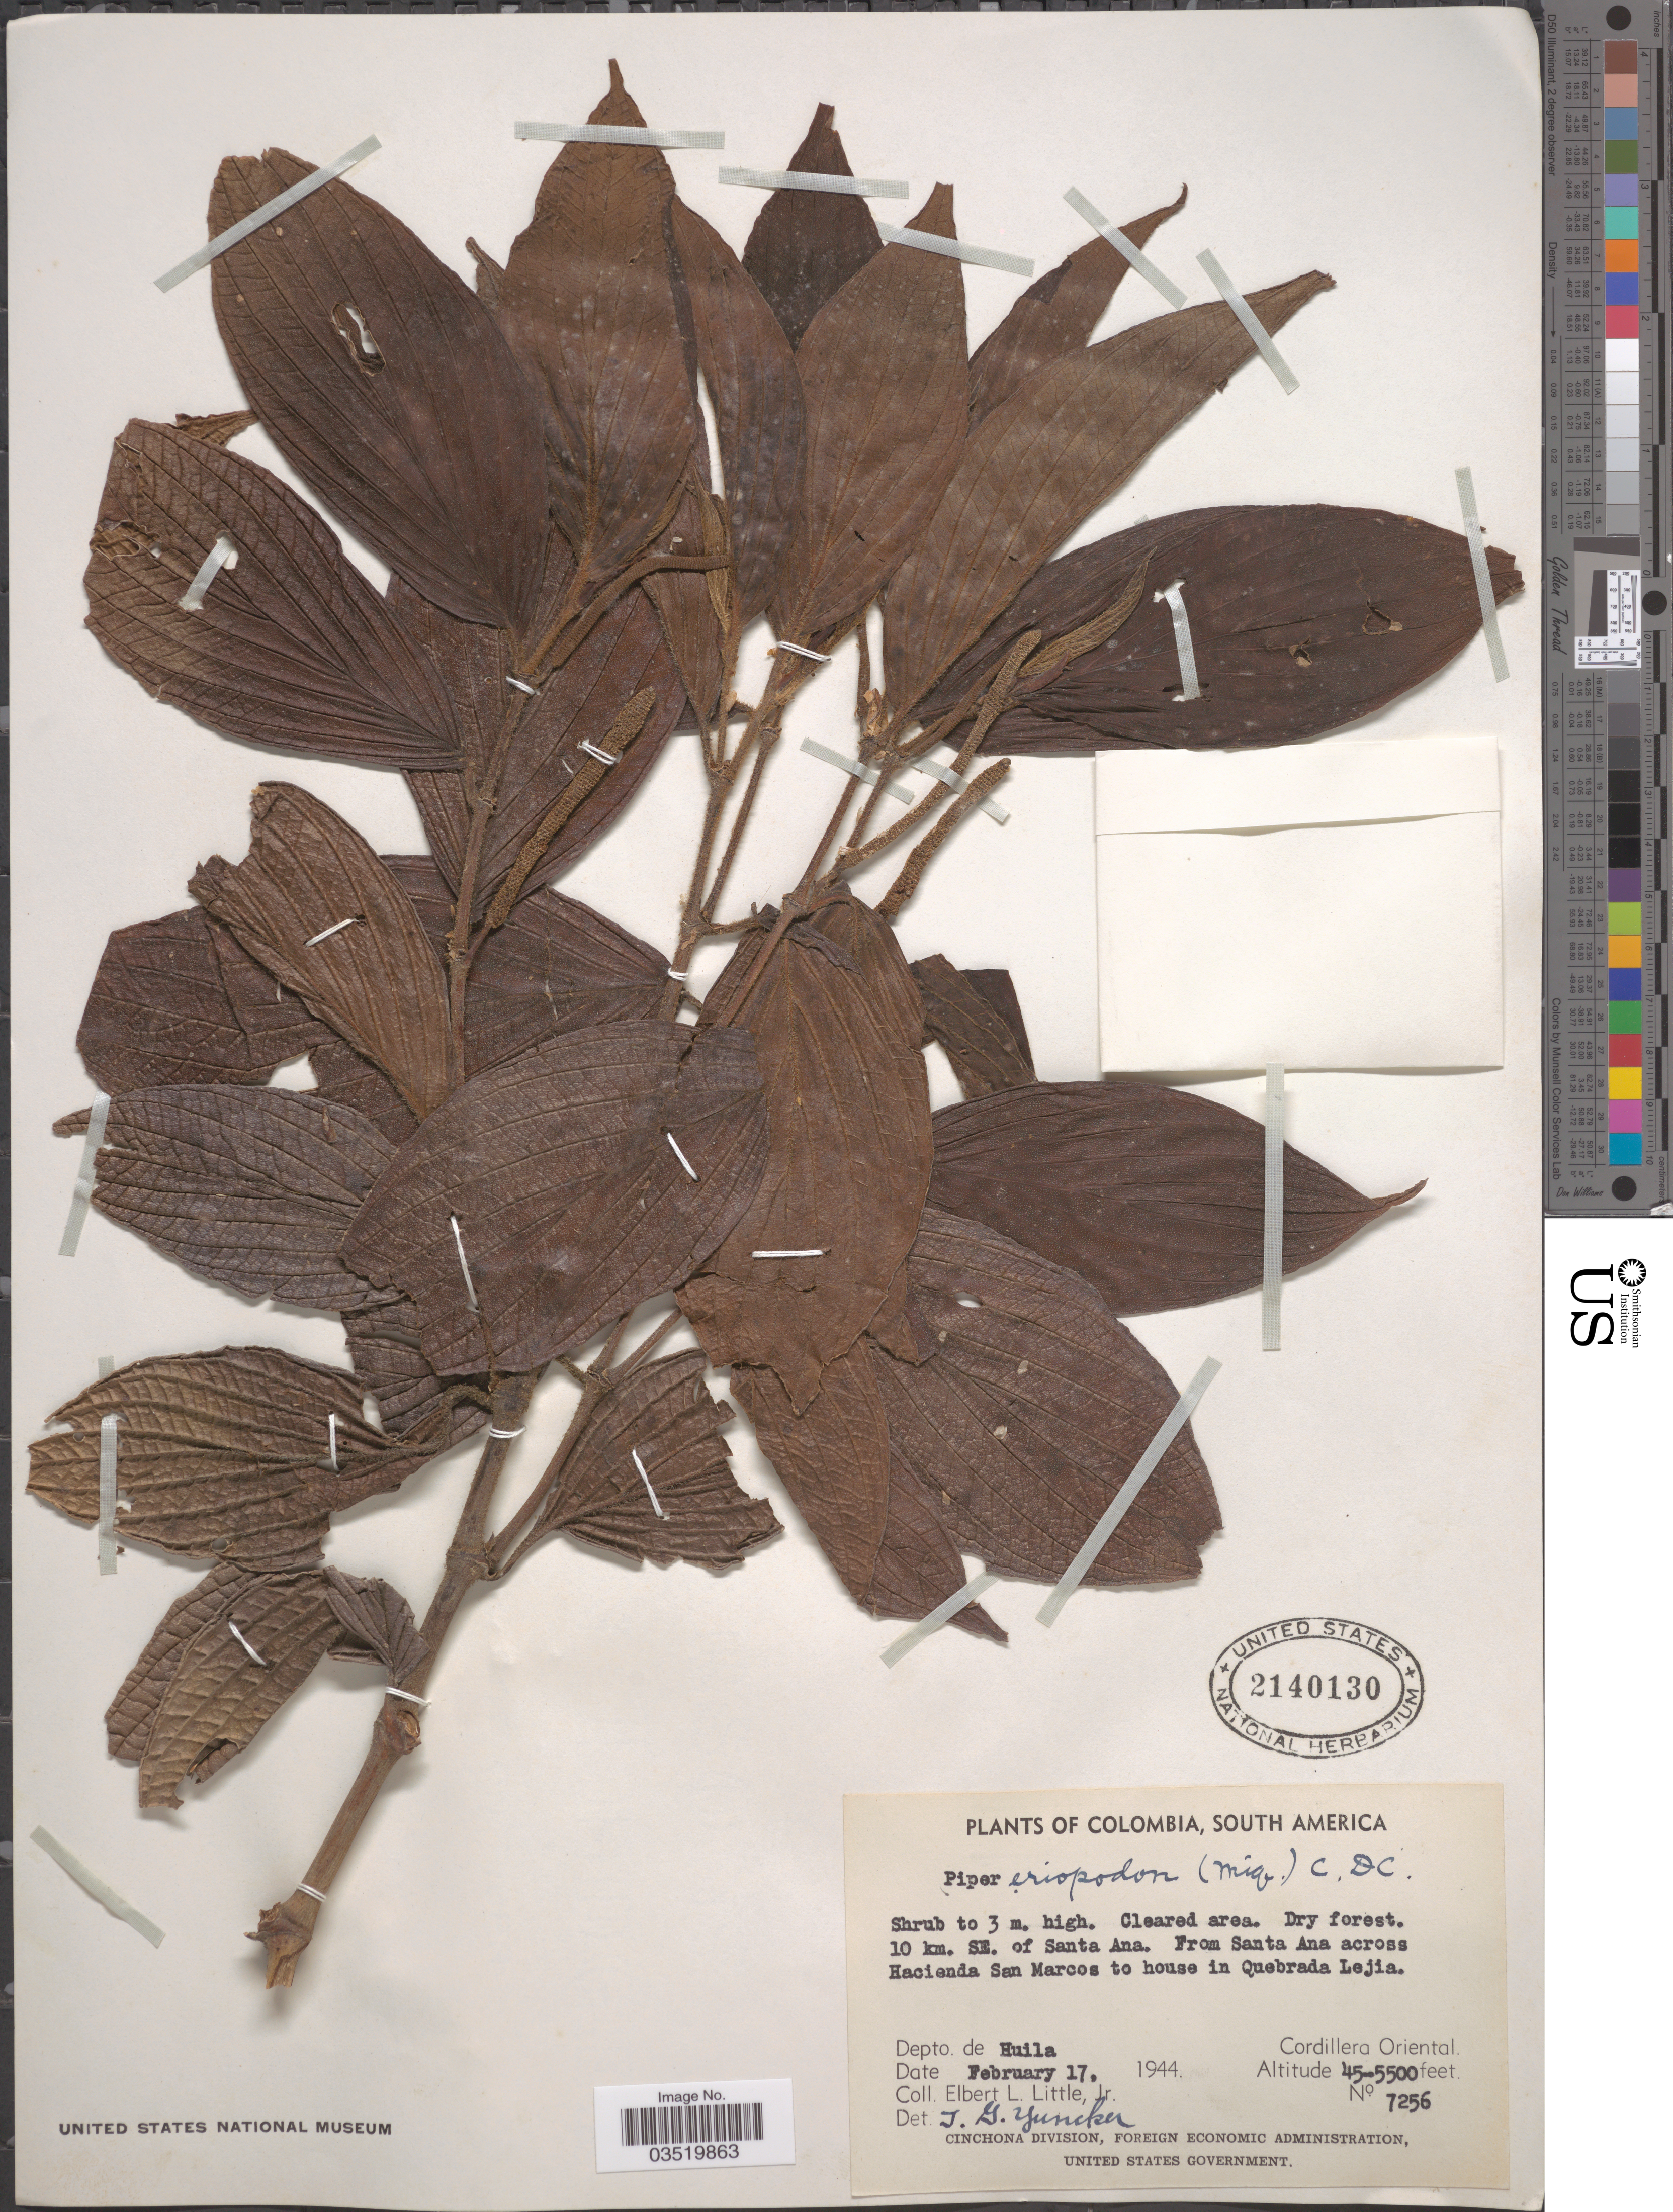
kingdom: Plantae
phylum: Tracheophyta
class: Magnoliopsida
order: Piperales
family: Piperaceae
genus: Piper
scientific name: Piper eriopodon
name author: C. DC.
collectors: E. L. Little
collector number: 7256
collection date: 1944-02-17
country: Colombia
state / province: Huila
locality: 10 km. SE. of Santa Ana. From Santa Ana across Hacienda San Marcos to house in Quebrada Lejia. Dept. de Huila. Cordillera Oriental.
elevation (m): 1372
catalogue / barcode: US 2140130